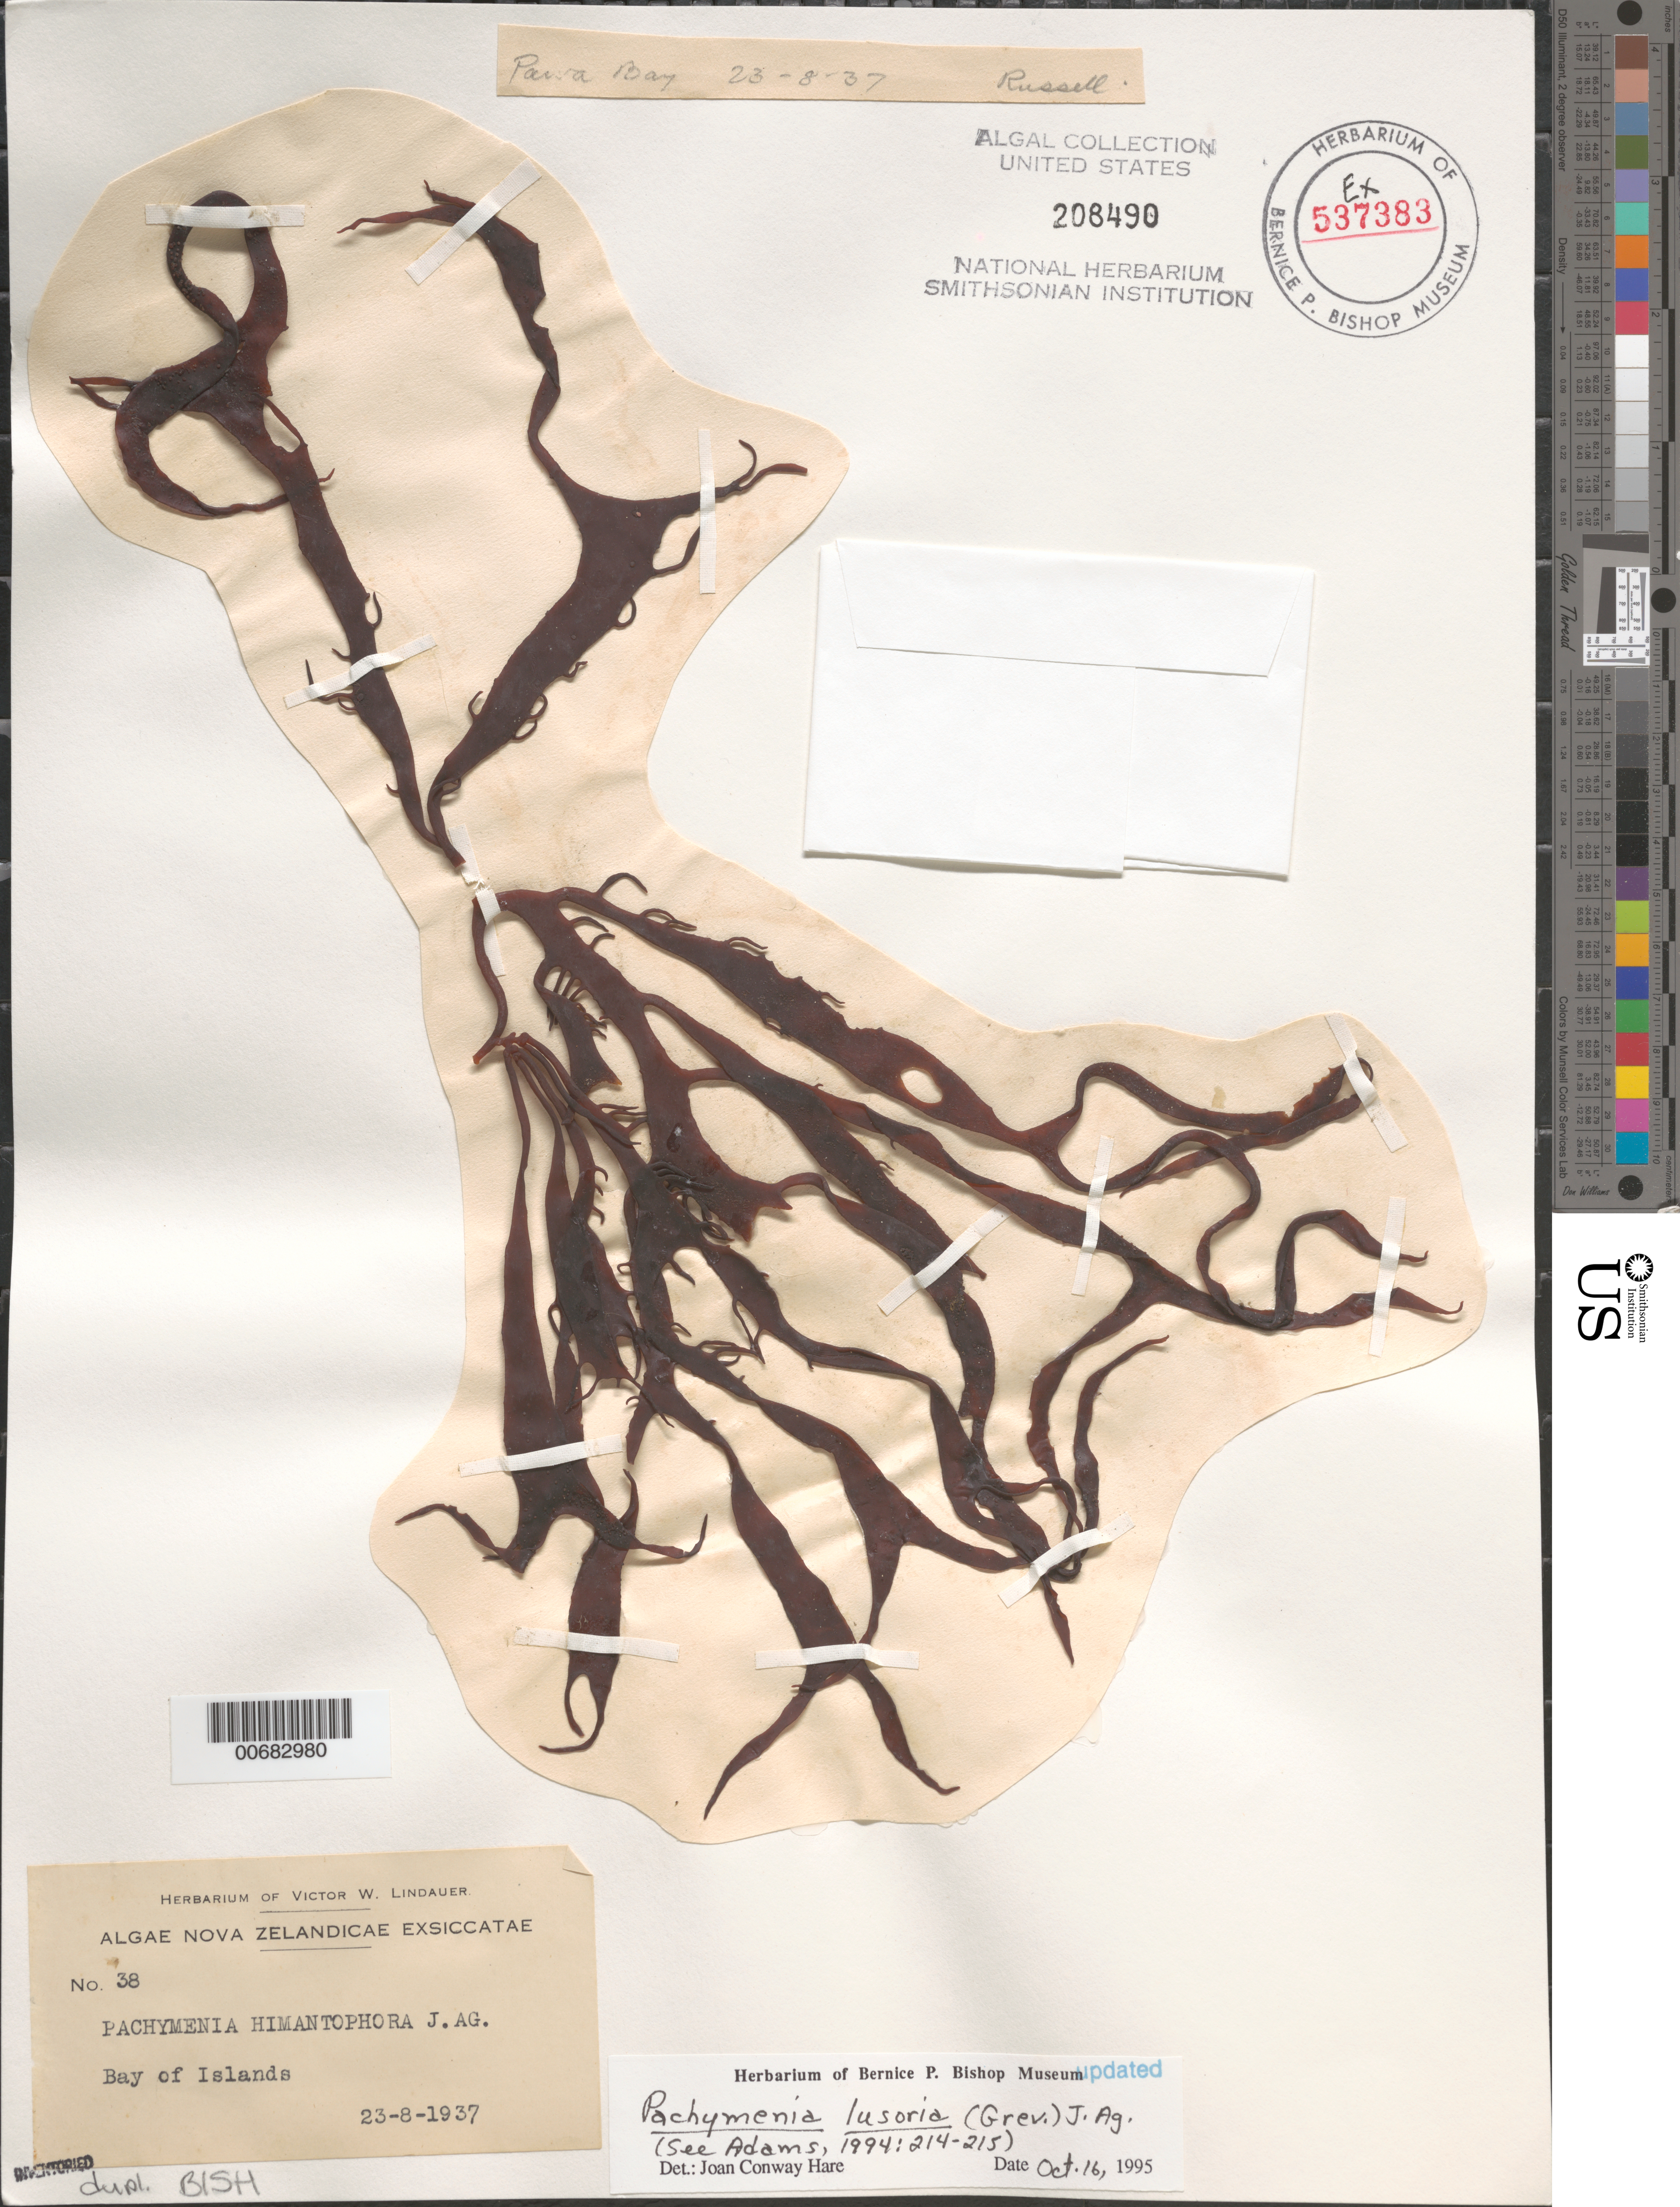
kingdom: Plantae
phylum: Rhodophyta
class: Florideophyceae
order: Halymeniales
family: Halymeniaceae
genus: Pachymenia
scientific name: Pachymenia lusoria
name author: (Greville) J. Agardh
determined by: Hare, Joan Conway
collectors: V. Lindauer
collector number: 38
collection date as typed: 23 Aug 1937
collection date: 1937-08-23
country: New Zealand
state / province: Northland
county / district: Far North District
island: North Island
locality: Bay of Islands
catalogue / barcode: US 208490